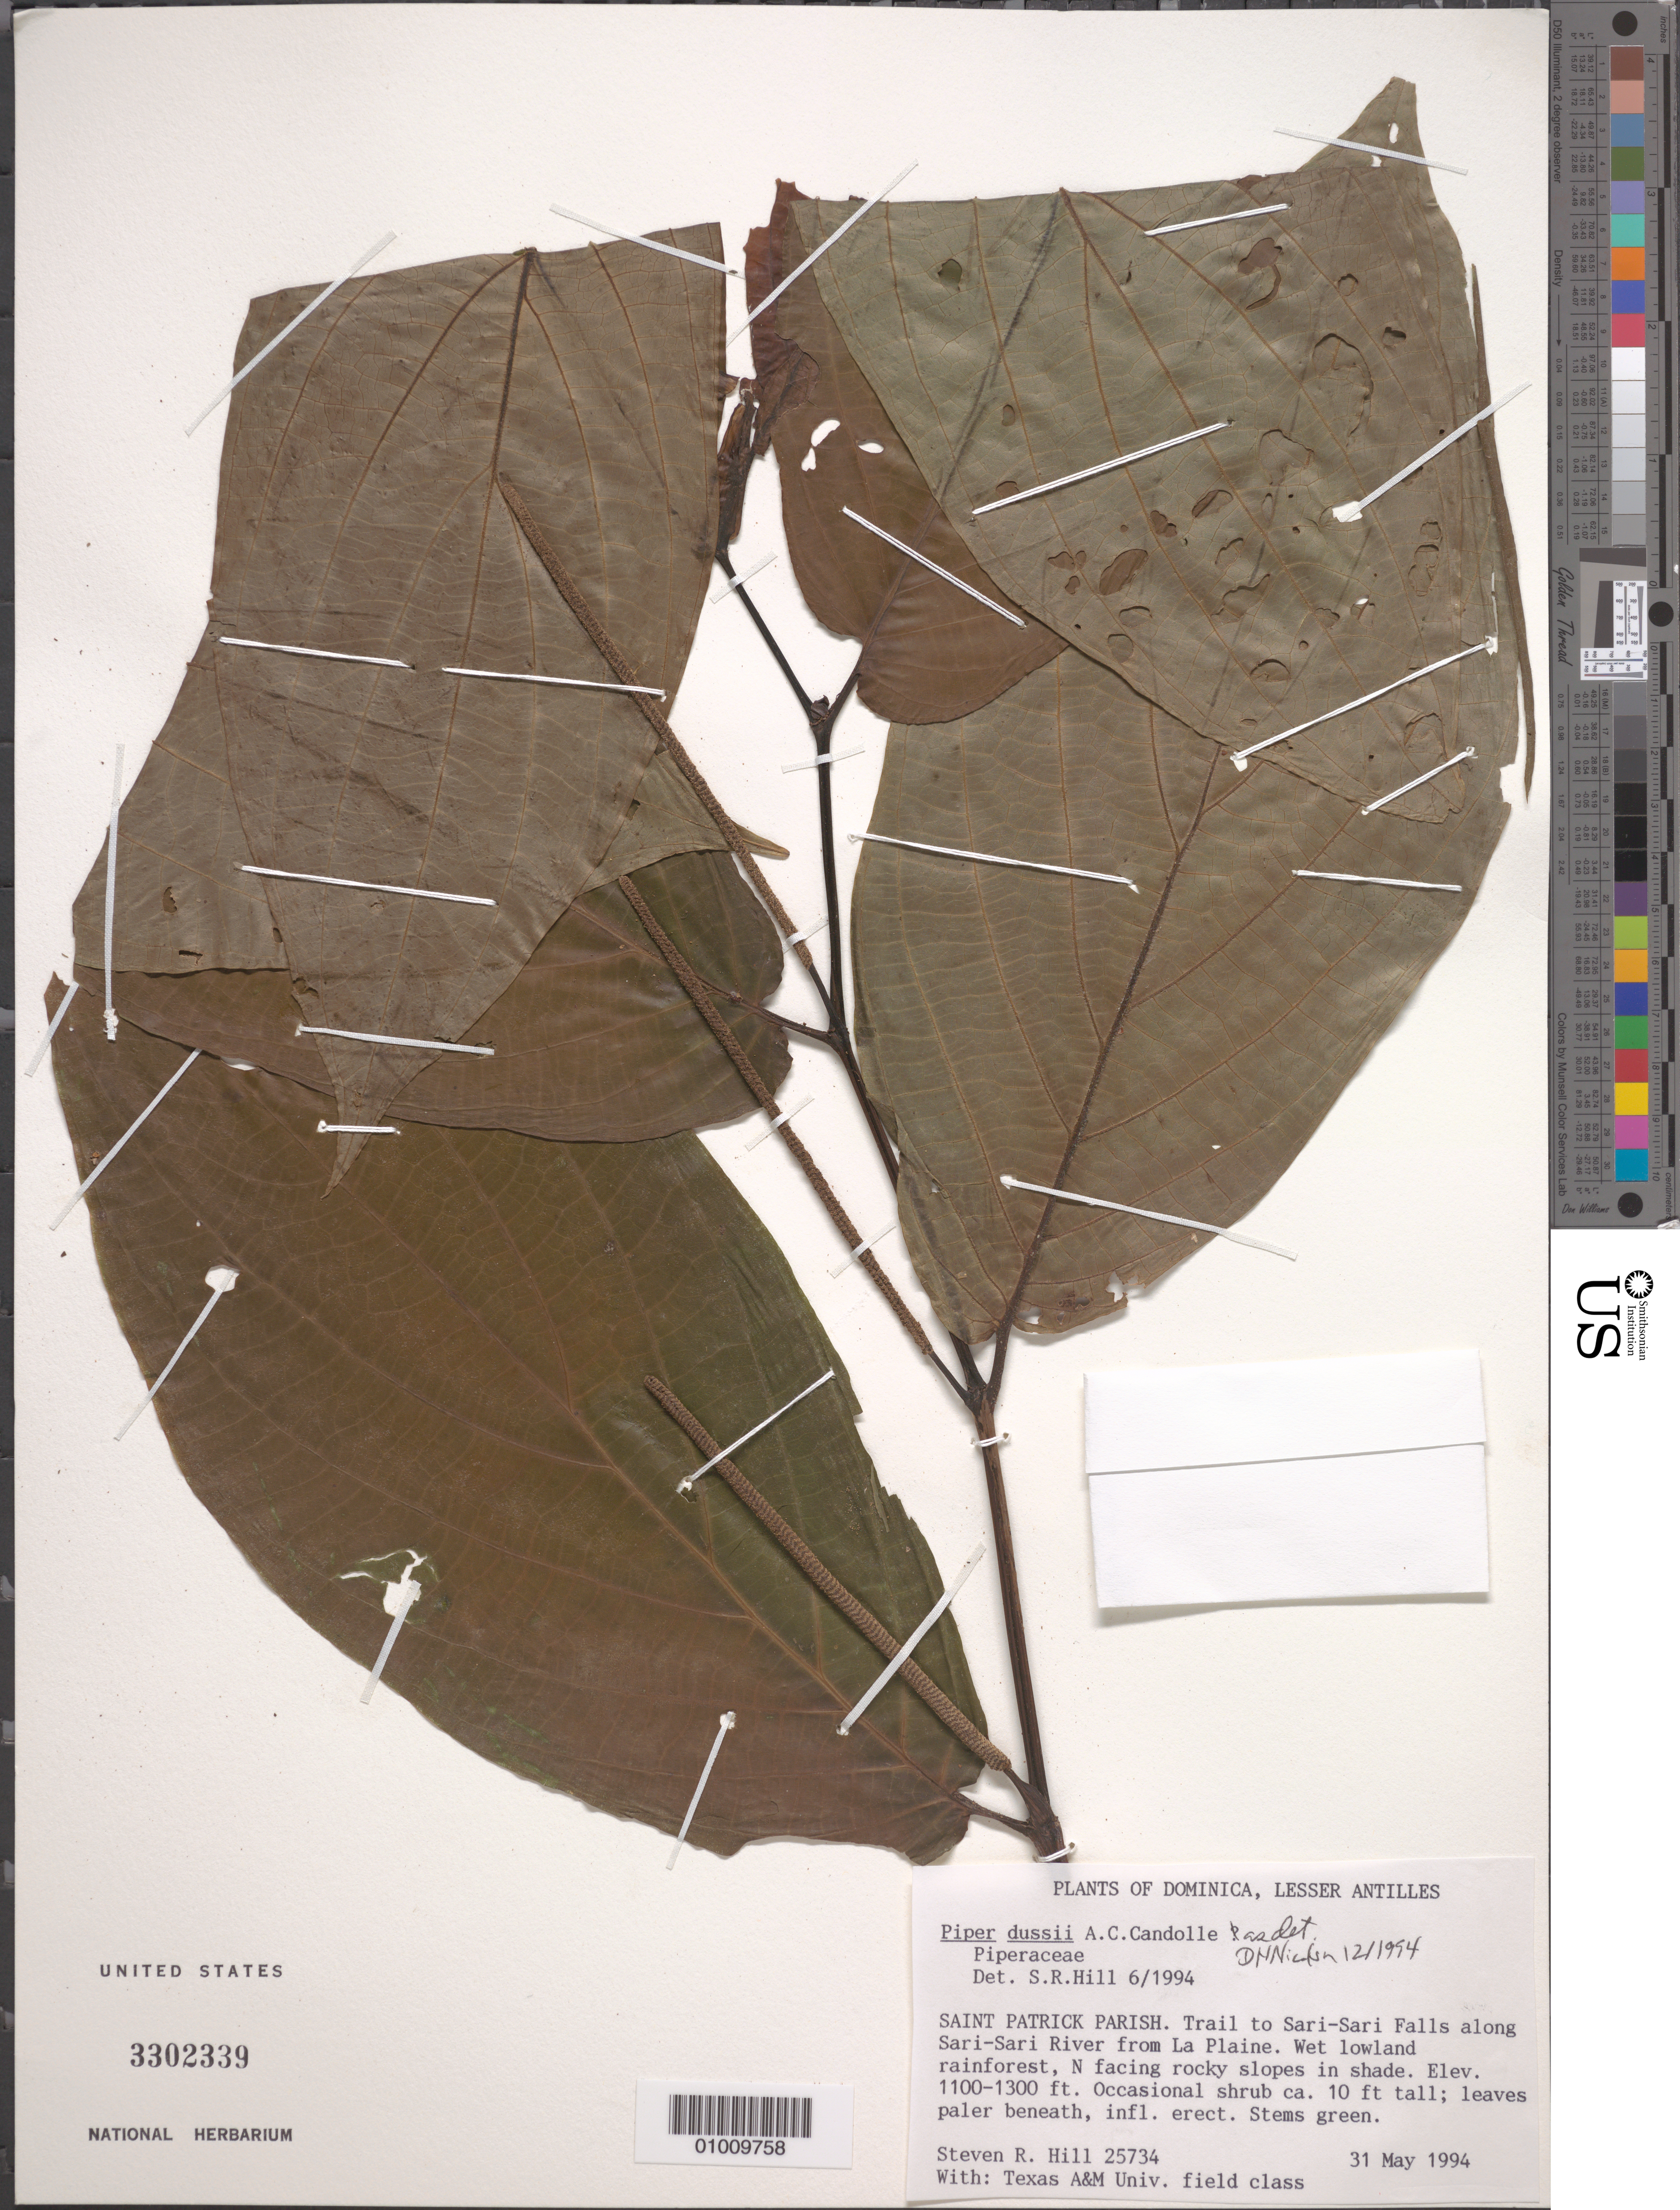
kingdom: Plantae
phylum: Tracheophyta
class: Magnoliopsida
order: Piperales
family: Piperaceae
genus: Piper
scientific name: Piper dussii var. dussii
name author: C. DC.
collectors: S. R. Hill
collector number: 25734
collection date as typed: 31 May 1994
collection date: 1994-05-31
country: Dominica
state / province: St. Patrick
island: Dominica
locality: Trail to Sari-Sari Falls along Sari-Sari River from La Plaine. Wet lowland rainforest, N facing rocky slopes in shade.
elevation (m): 335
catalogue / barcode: US 3302339